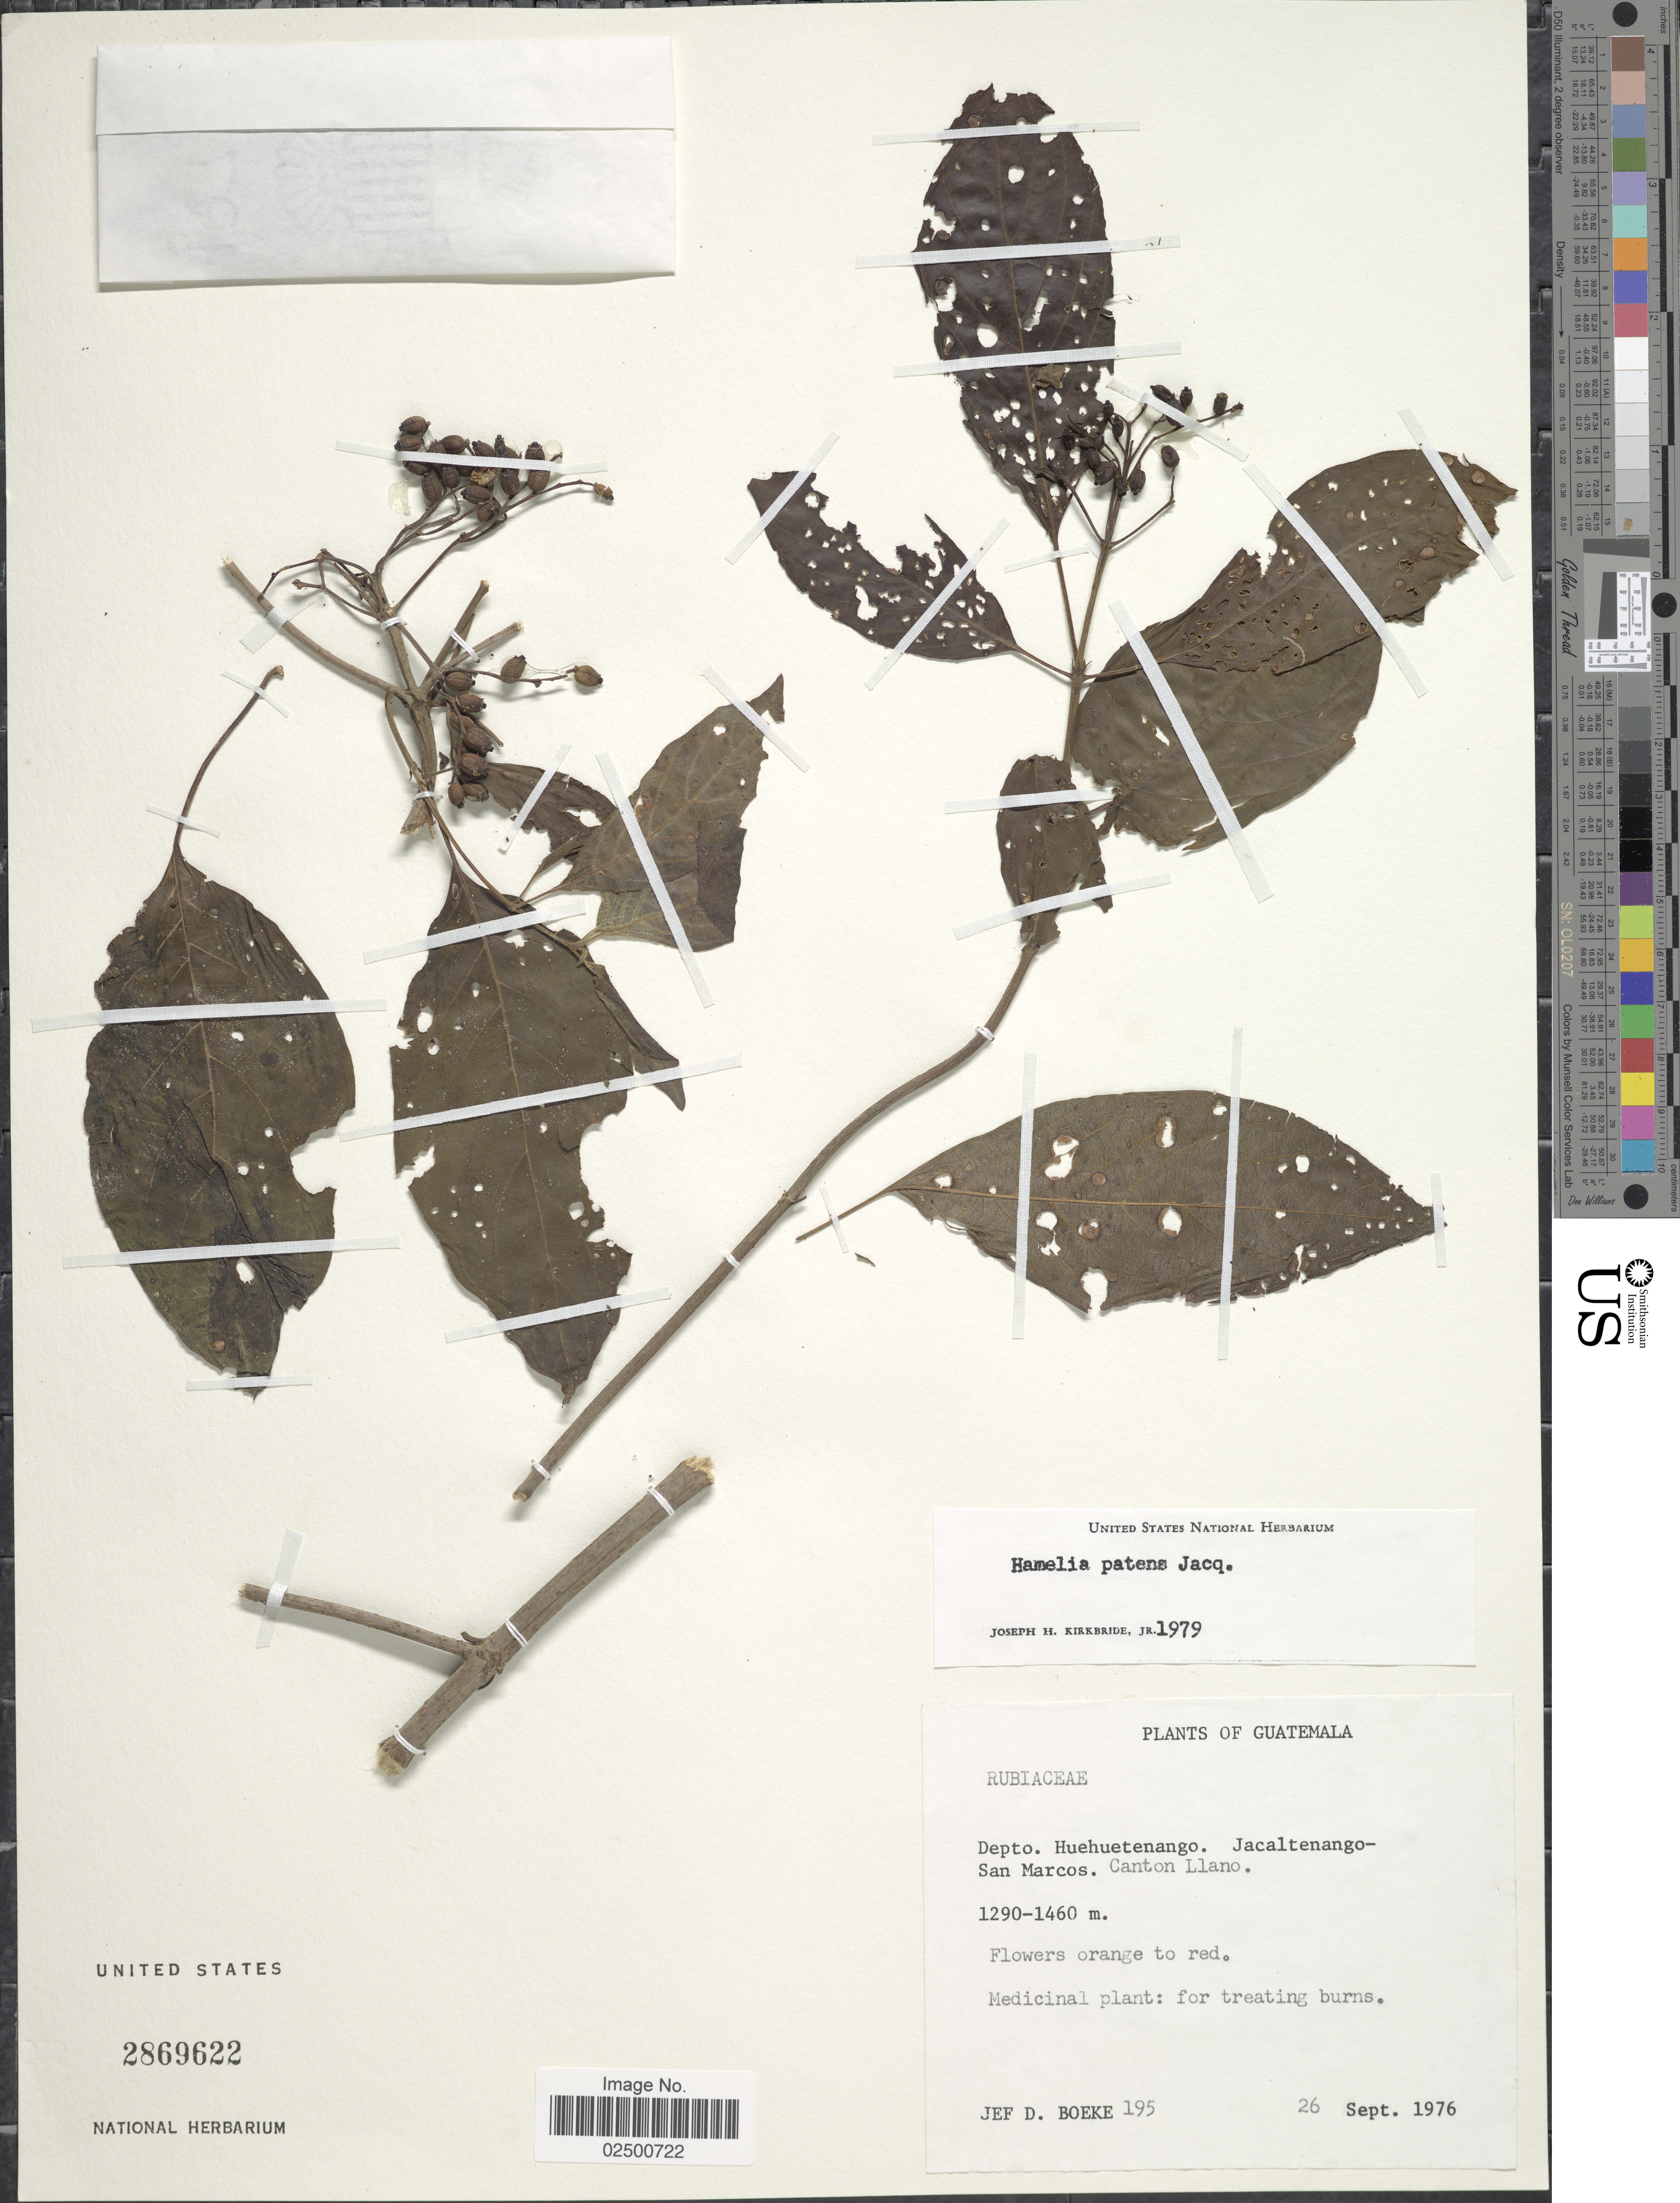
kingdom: Plantae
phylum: Tracheophyta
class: Magnoliopsida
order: Gentianales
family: Rubiaceae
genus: Hamelia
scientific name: Hamelia patens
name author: Jacq.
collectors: J. Boeke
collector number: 195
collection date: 1976-09-26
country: Guatemala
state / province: Huehuetenango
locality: Dept. Huehuetenango. Jacaltenango-San Marcos. Canton LLano.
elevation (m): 1290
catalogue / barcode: US 2869622